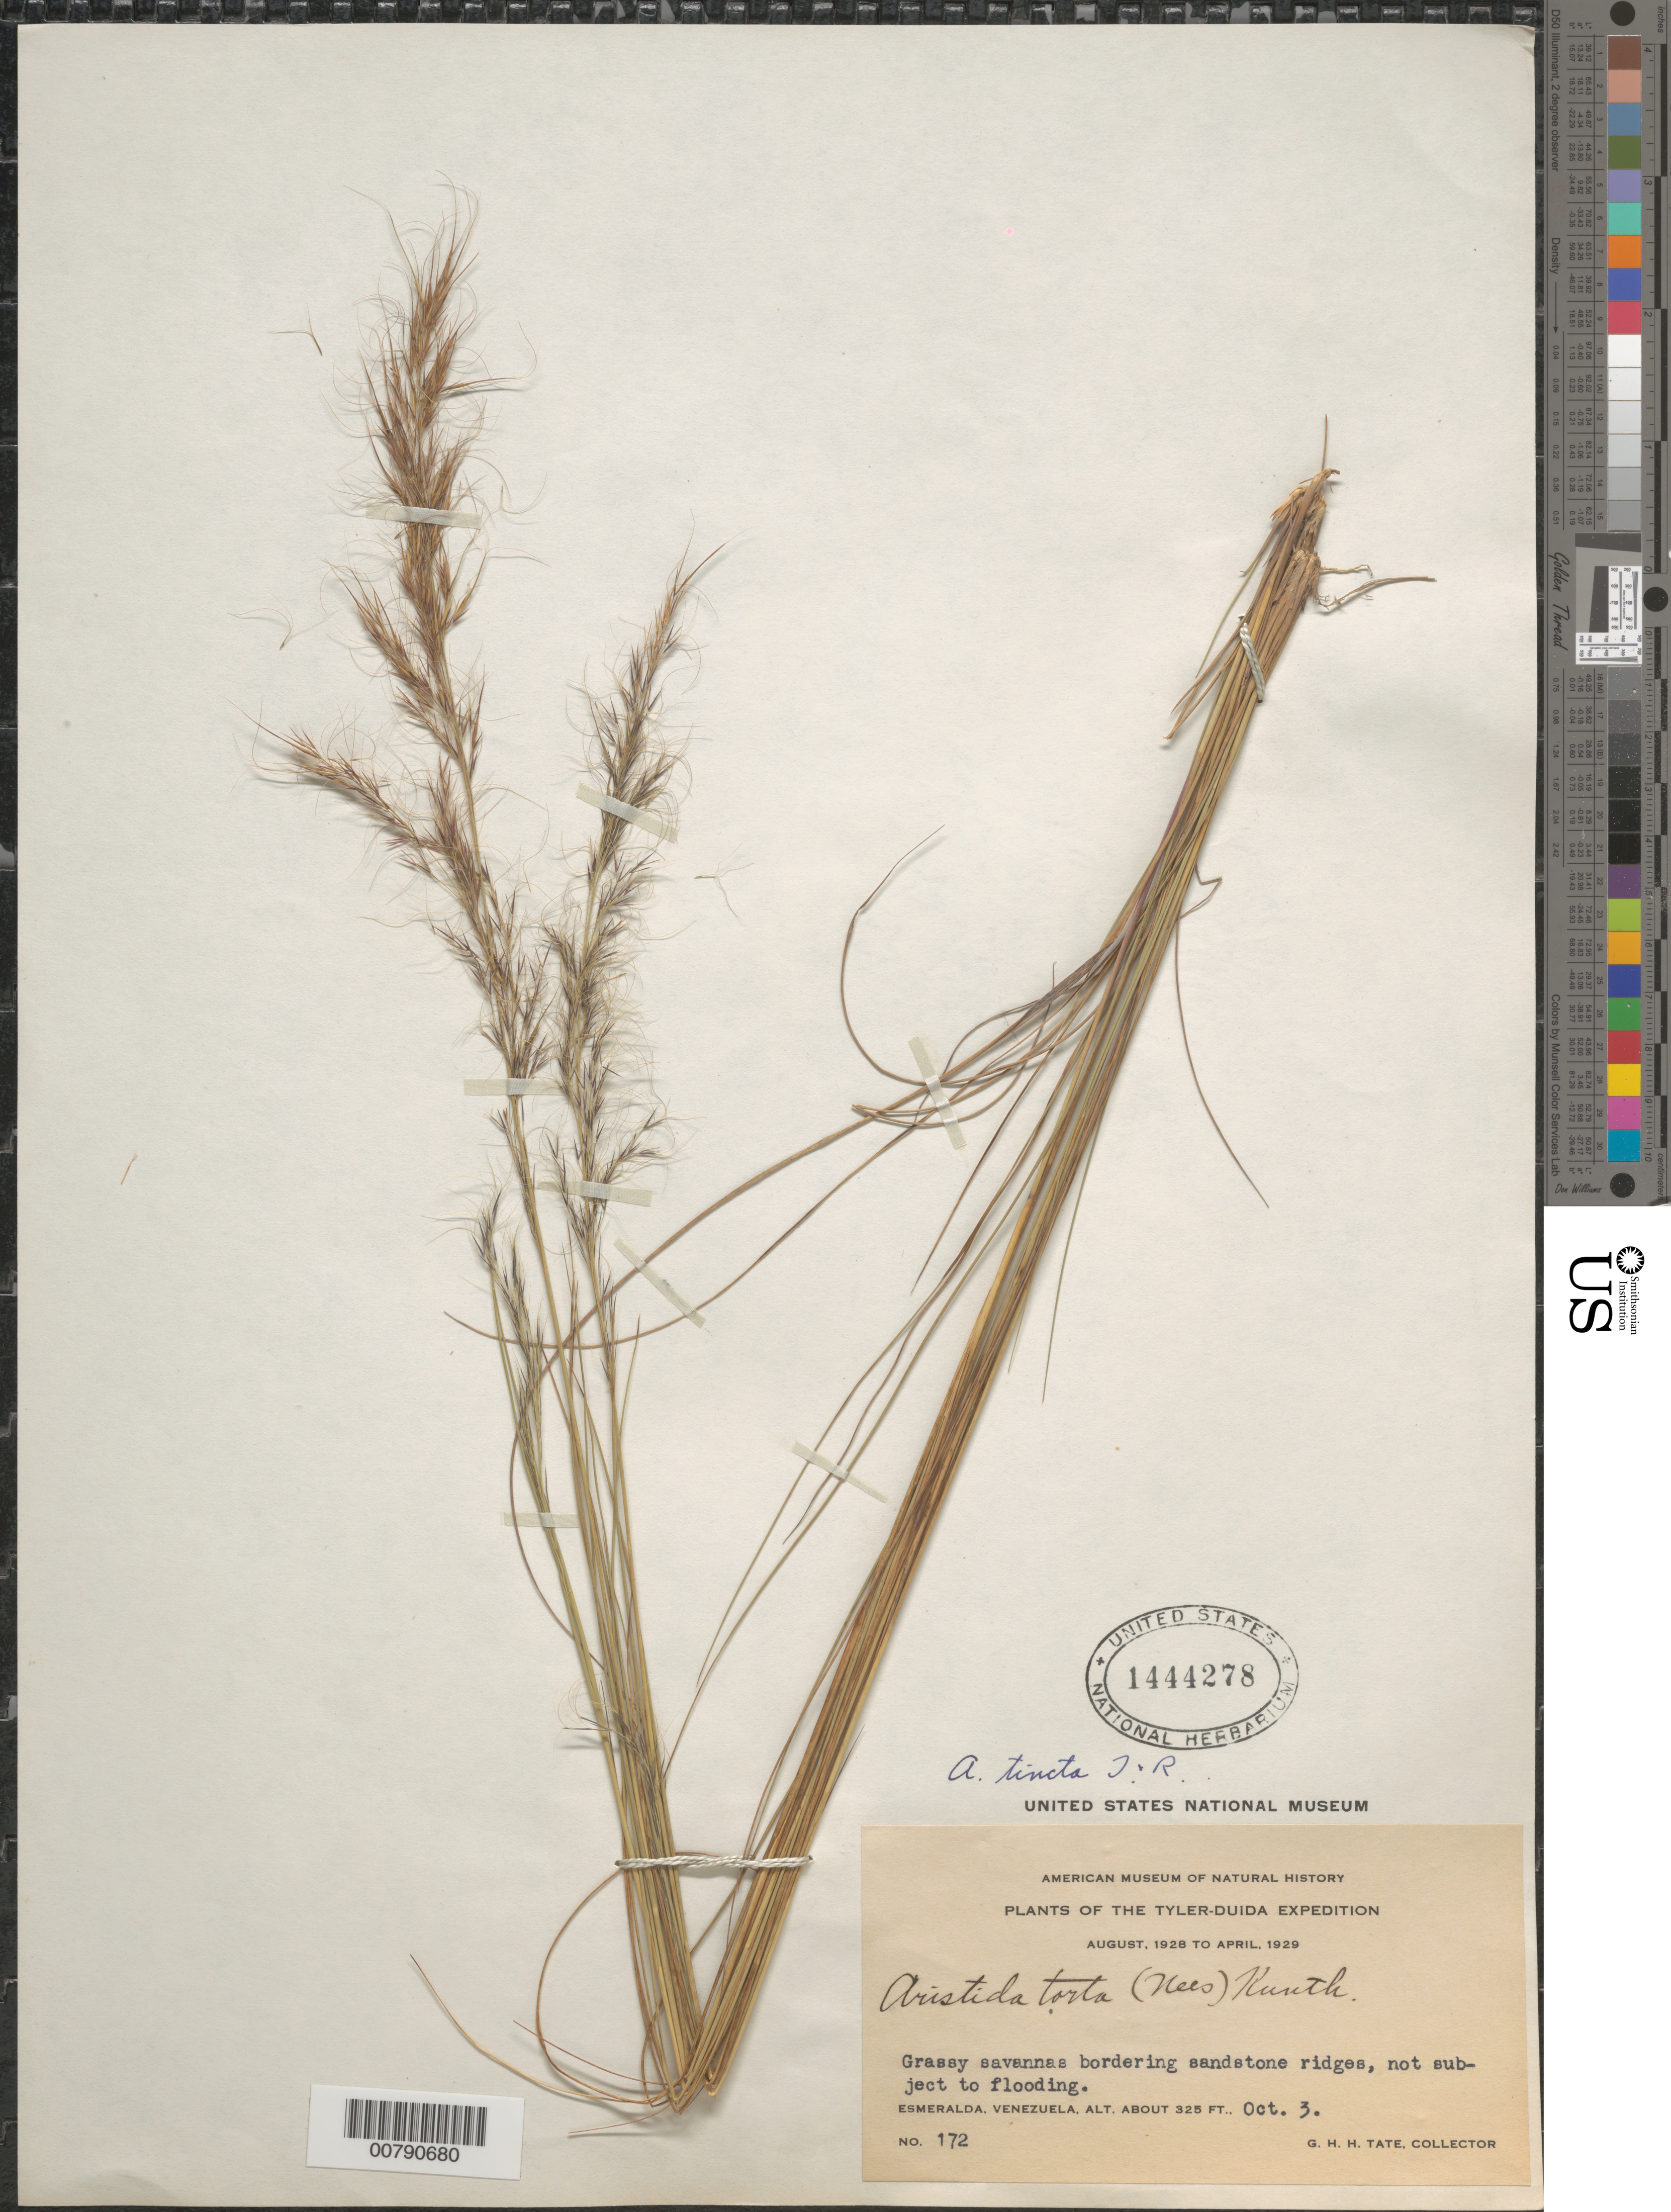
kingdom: Plantae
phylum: Tracheophyta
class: Liliopsida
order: Poales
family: Poaceae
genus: Aristida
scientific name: Aristida torta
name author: (Nees) Kunth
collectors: G. H. H.Tate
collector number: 172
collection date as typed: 3-Oct-28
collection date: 1928-10-03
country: Venezuela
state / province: Amazonas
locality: Esmeralda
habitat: Grassy savanna bordering sandstone ridges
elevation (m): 99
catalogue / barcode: US 1444278